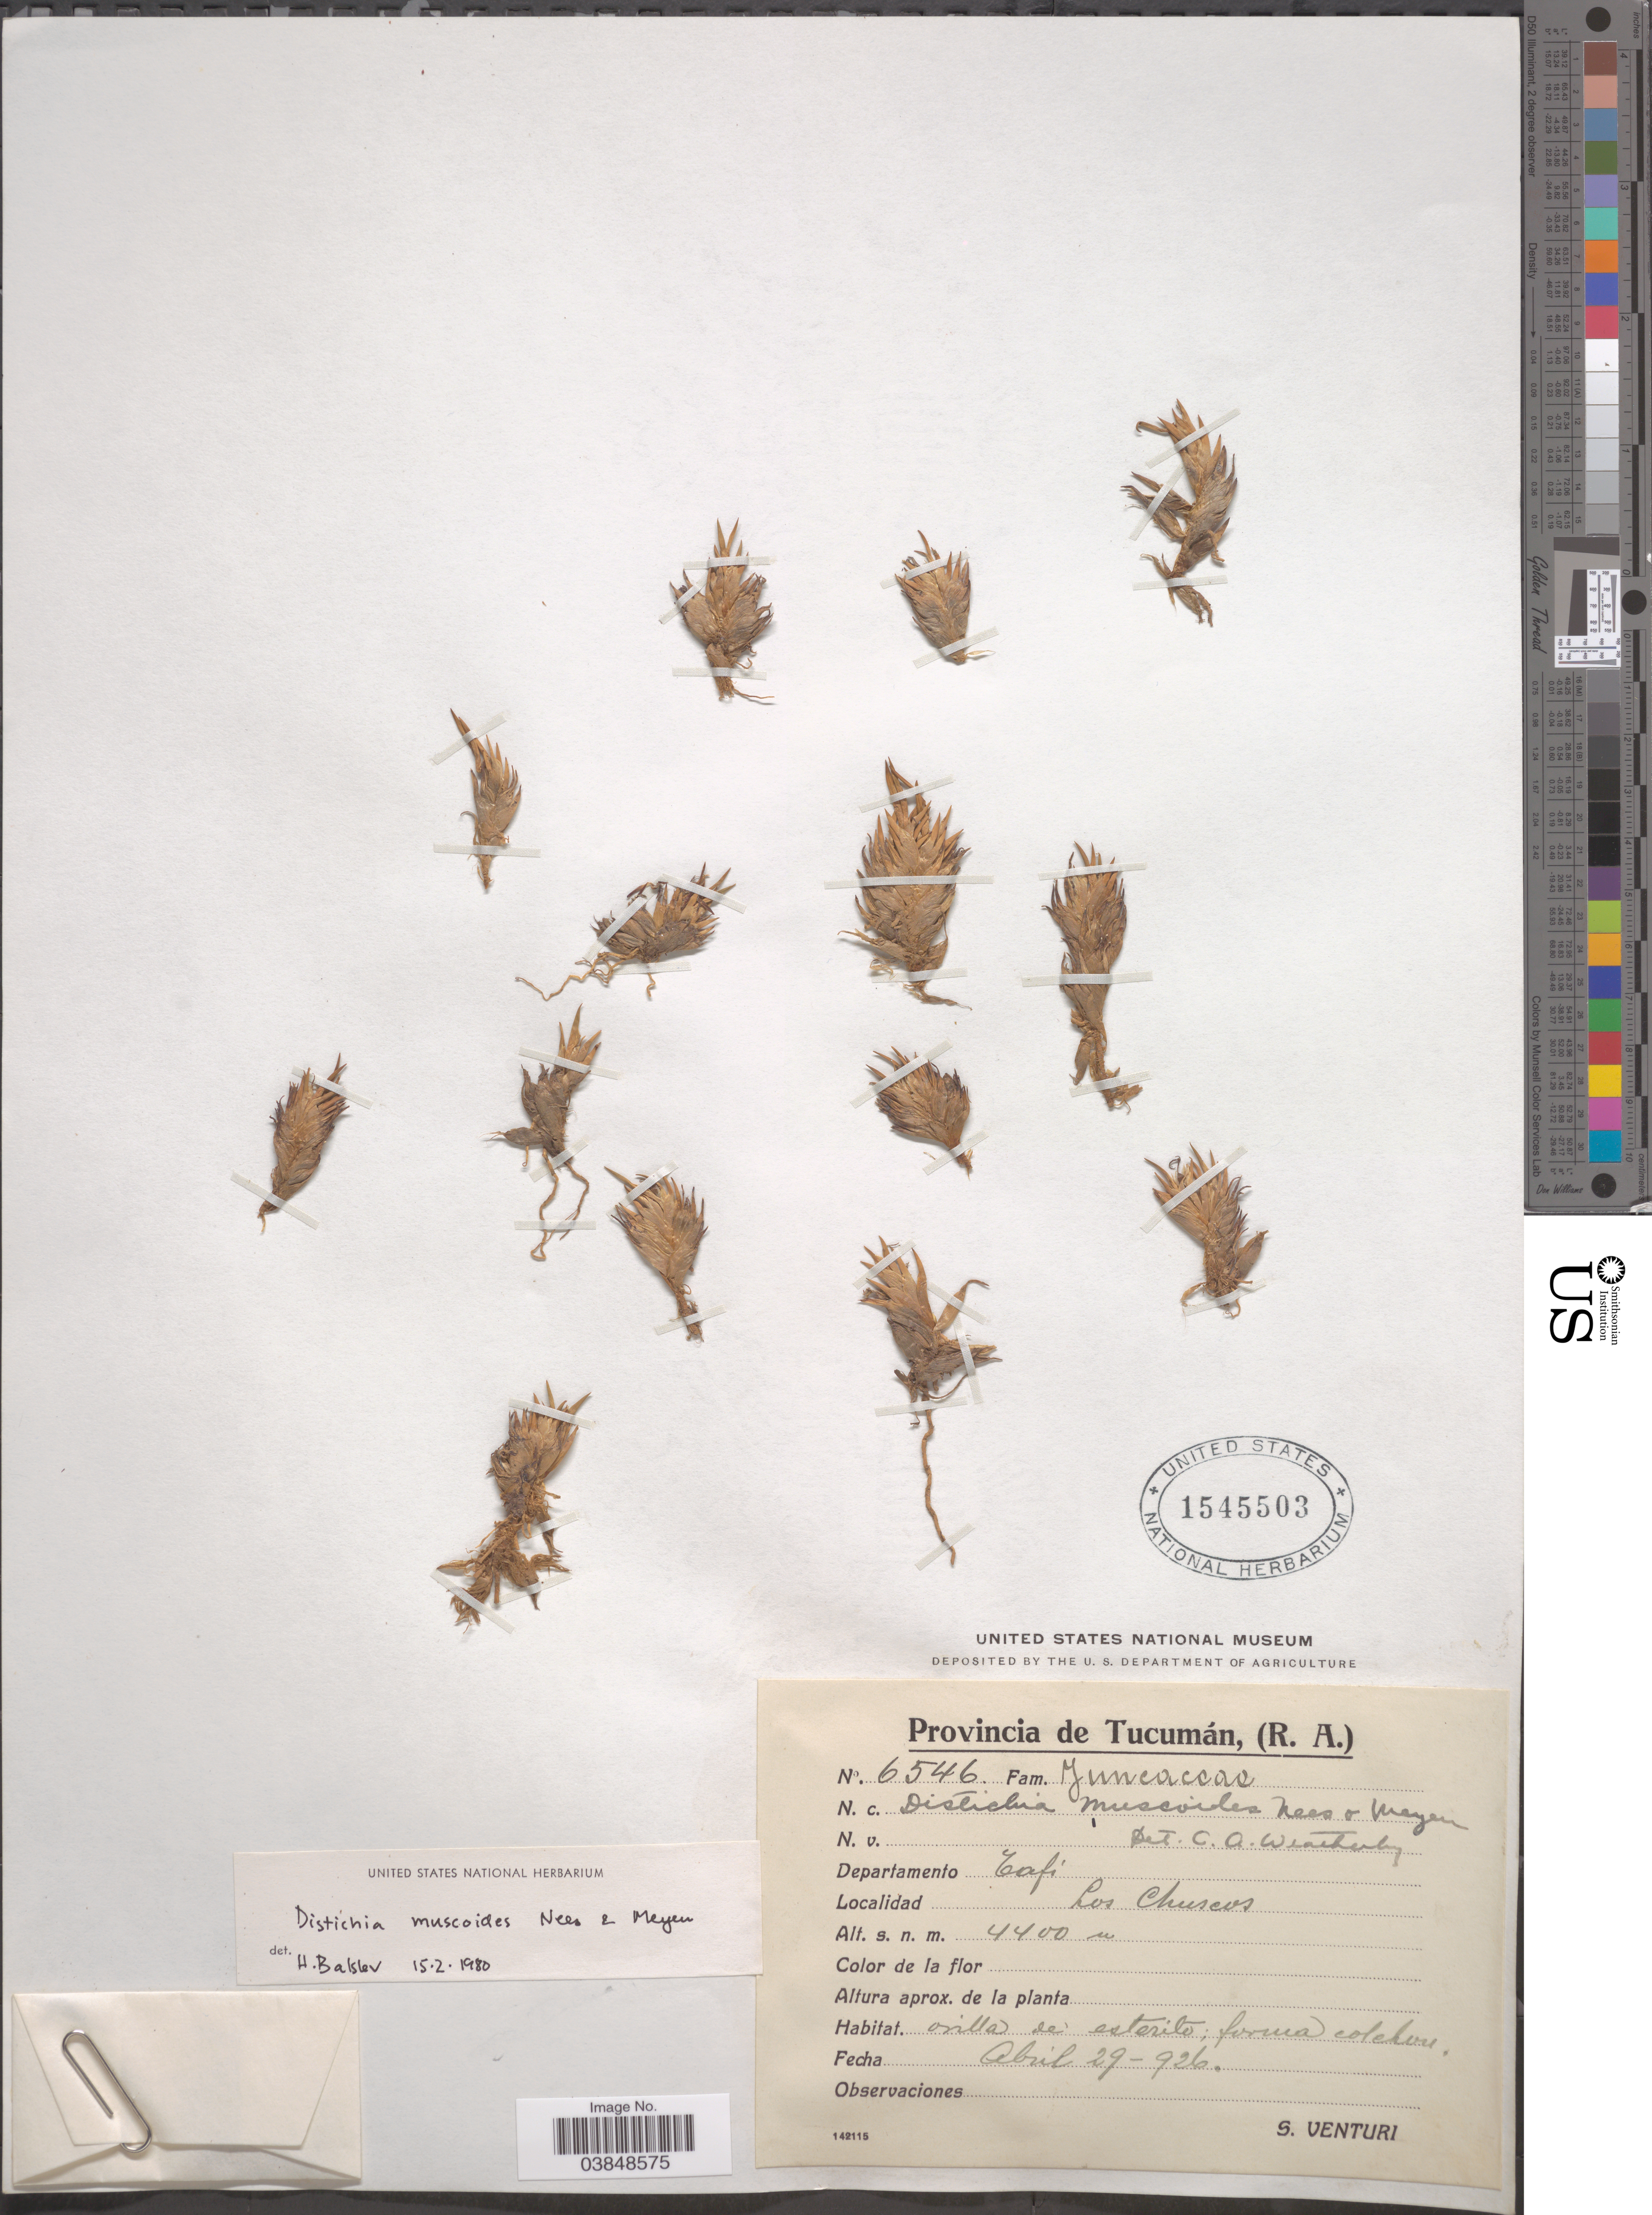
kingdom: Plantae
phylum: Tracheophyta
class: Liliopsida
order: Poales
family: Juncaceae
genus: Distichia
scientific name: Distichia muscoides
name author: Nees & Meyen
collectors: S. Venturi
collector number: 6546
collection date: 1926-04-29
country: Argentina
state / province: Tucuman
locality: Departamento Tafi. Los Churros.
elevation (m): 4400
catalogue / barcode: US 1545503